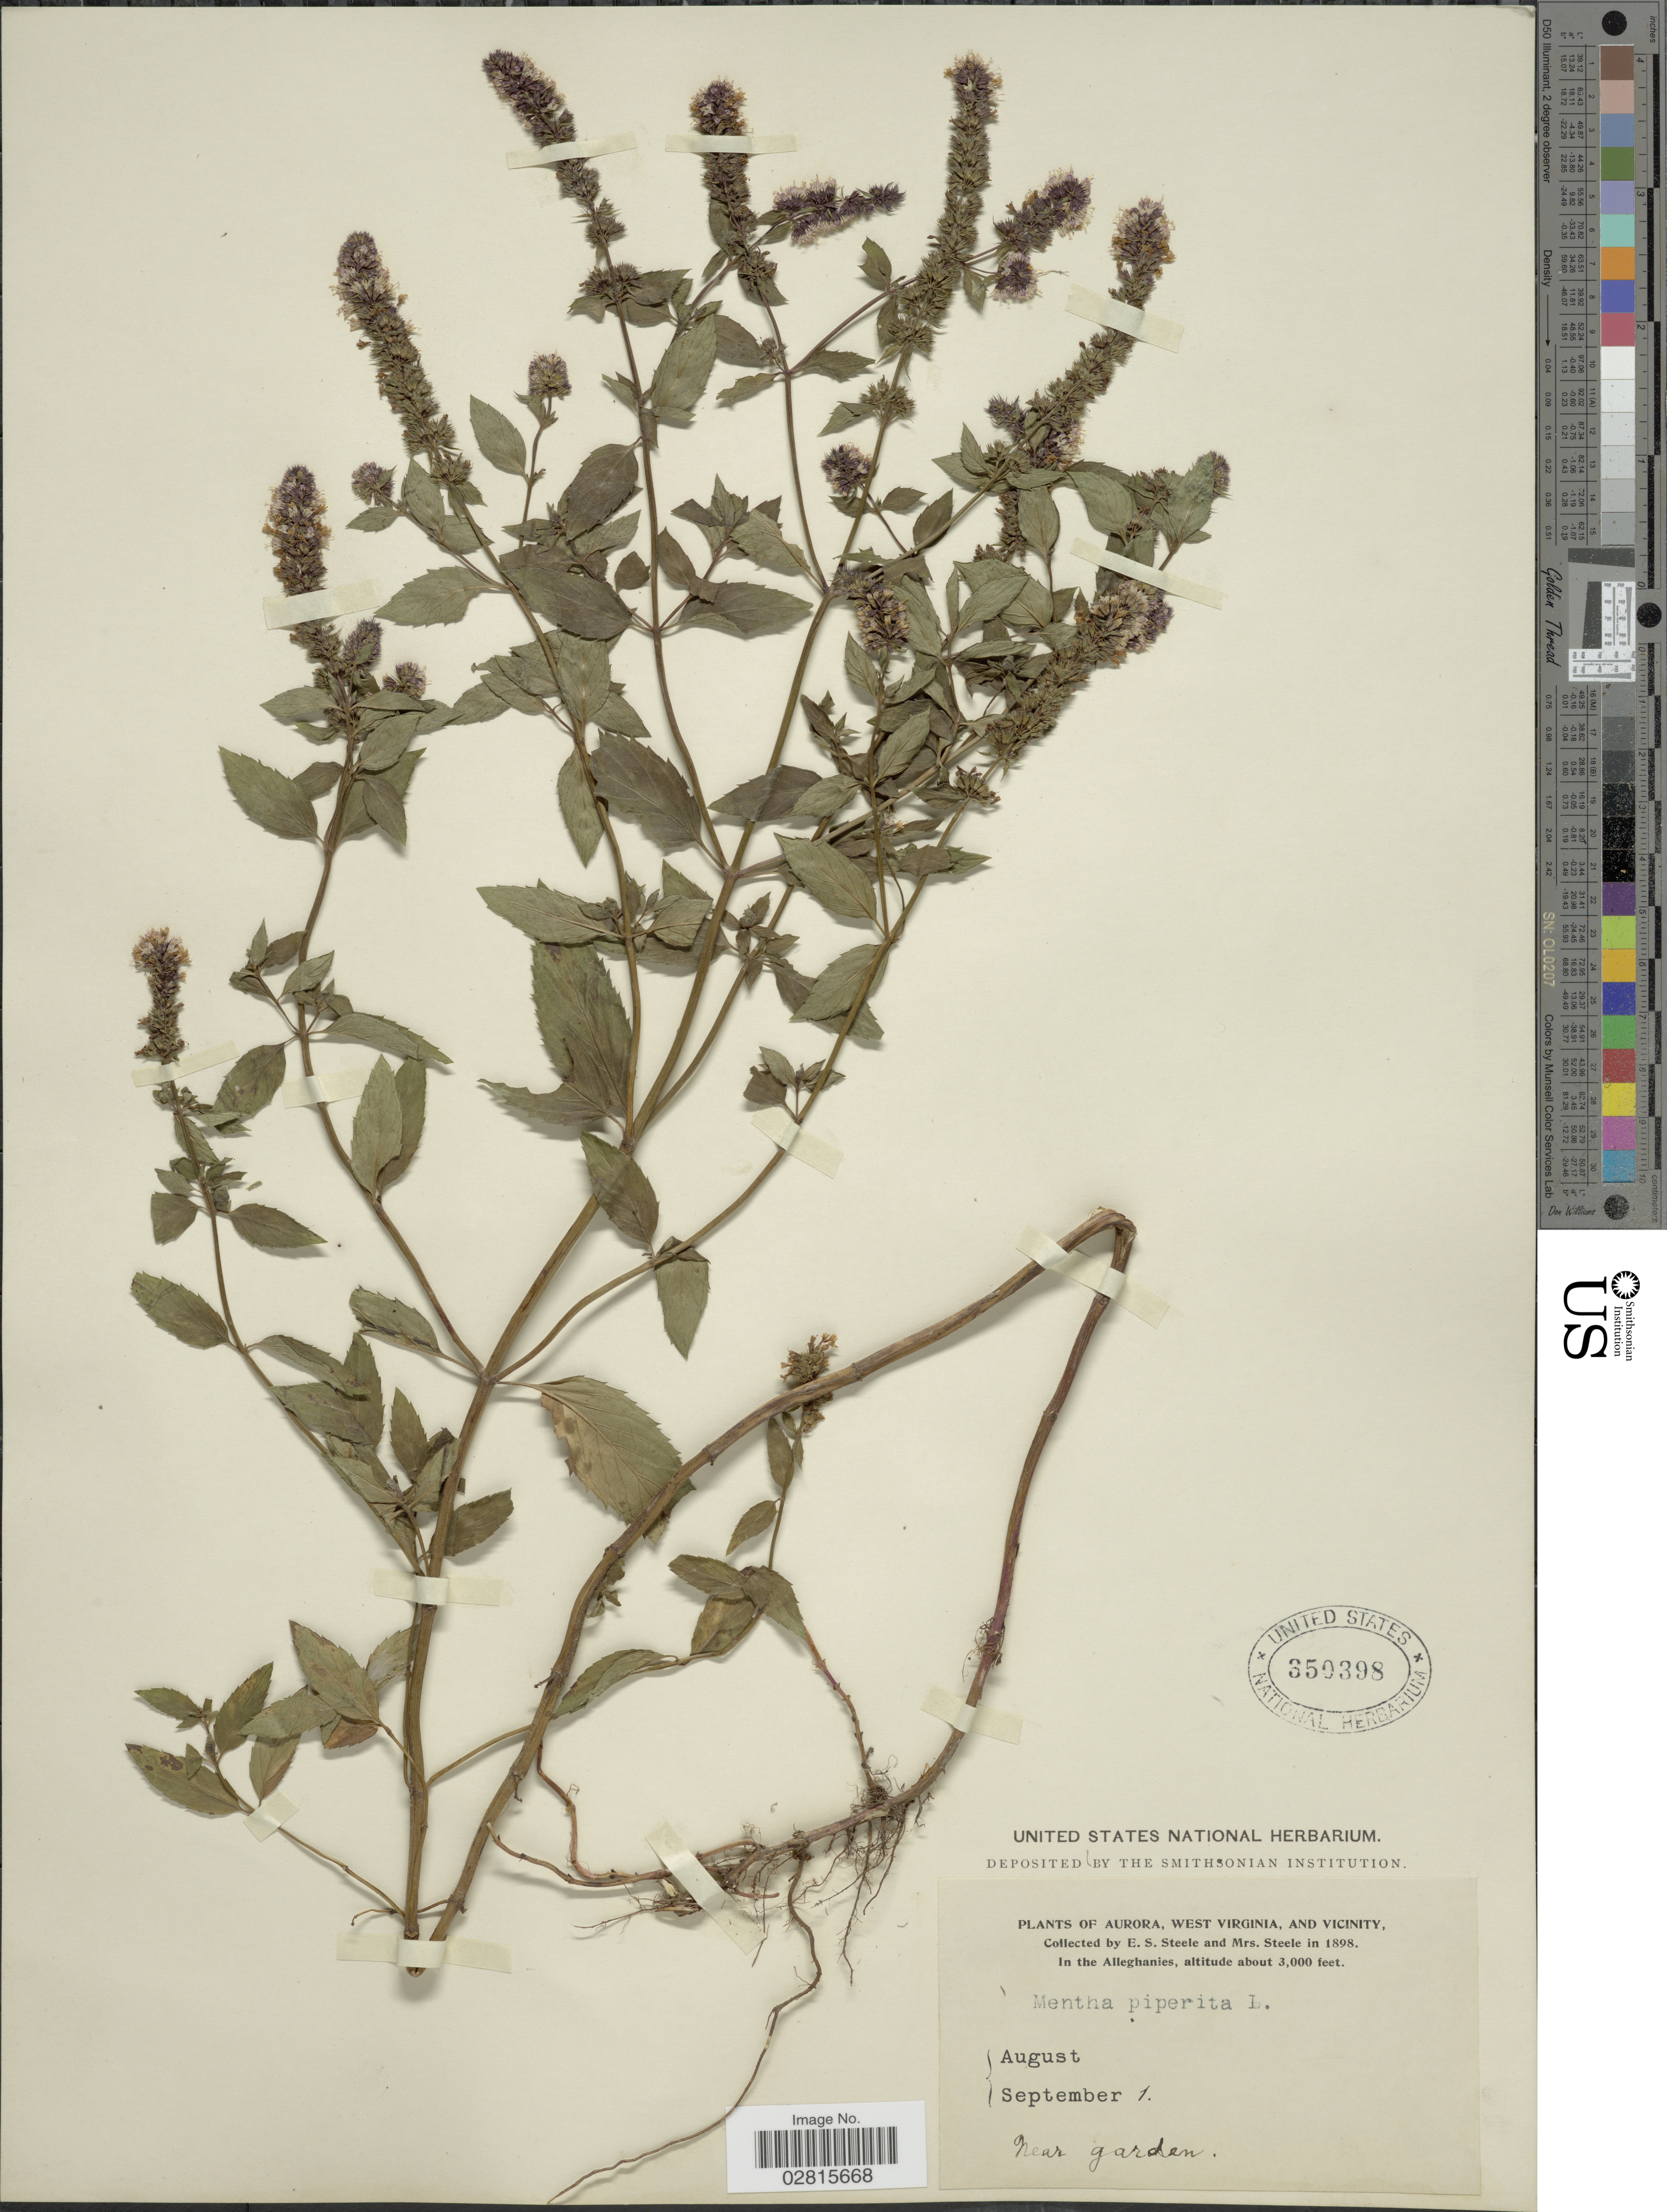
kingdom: Plantae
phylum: Tracheophyta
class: Magnoliopsida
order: Lamiales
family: Lamiaceae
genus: Mentha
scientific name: Mentha x piperita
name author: L.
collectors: E. Steele & Mrs. E. S. Steele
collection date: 1898-09-01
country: United States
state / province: West Virginia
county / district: Preston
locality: Aurora, West Virginia, and vicinity, in the Alleghanies, near garden.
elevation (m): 914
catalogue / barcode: US 350398